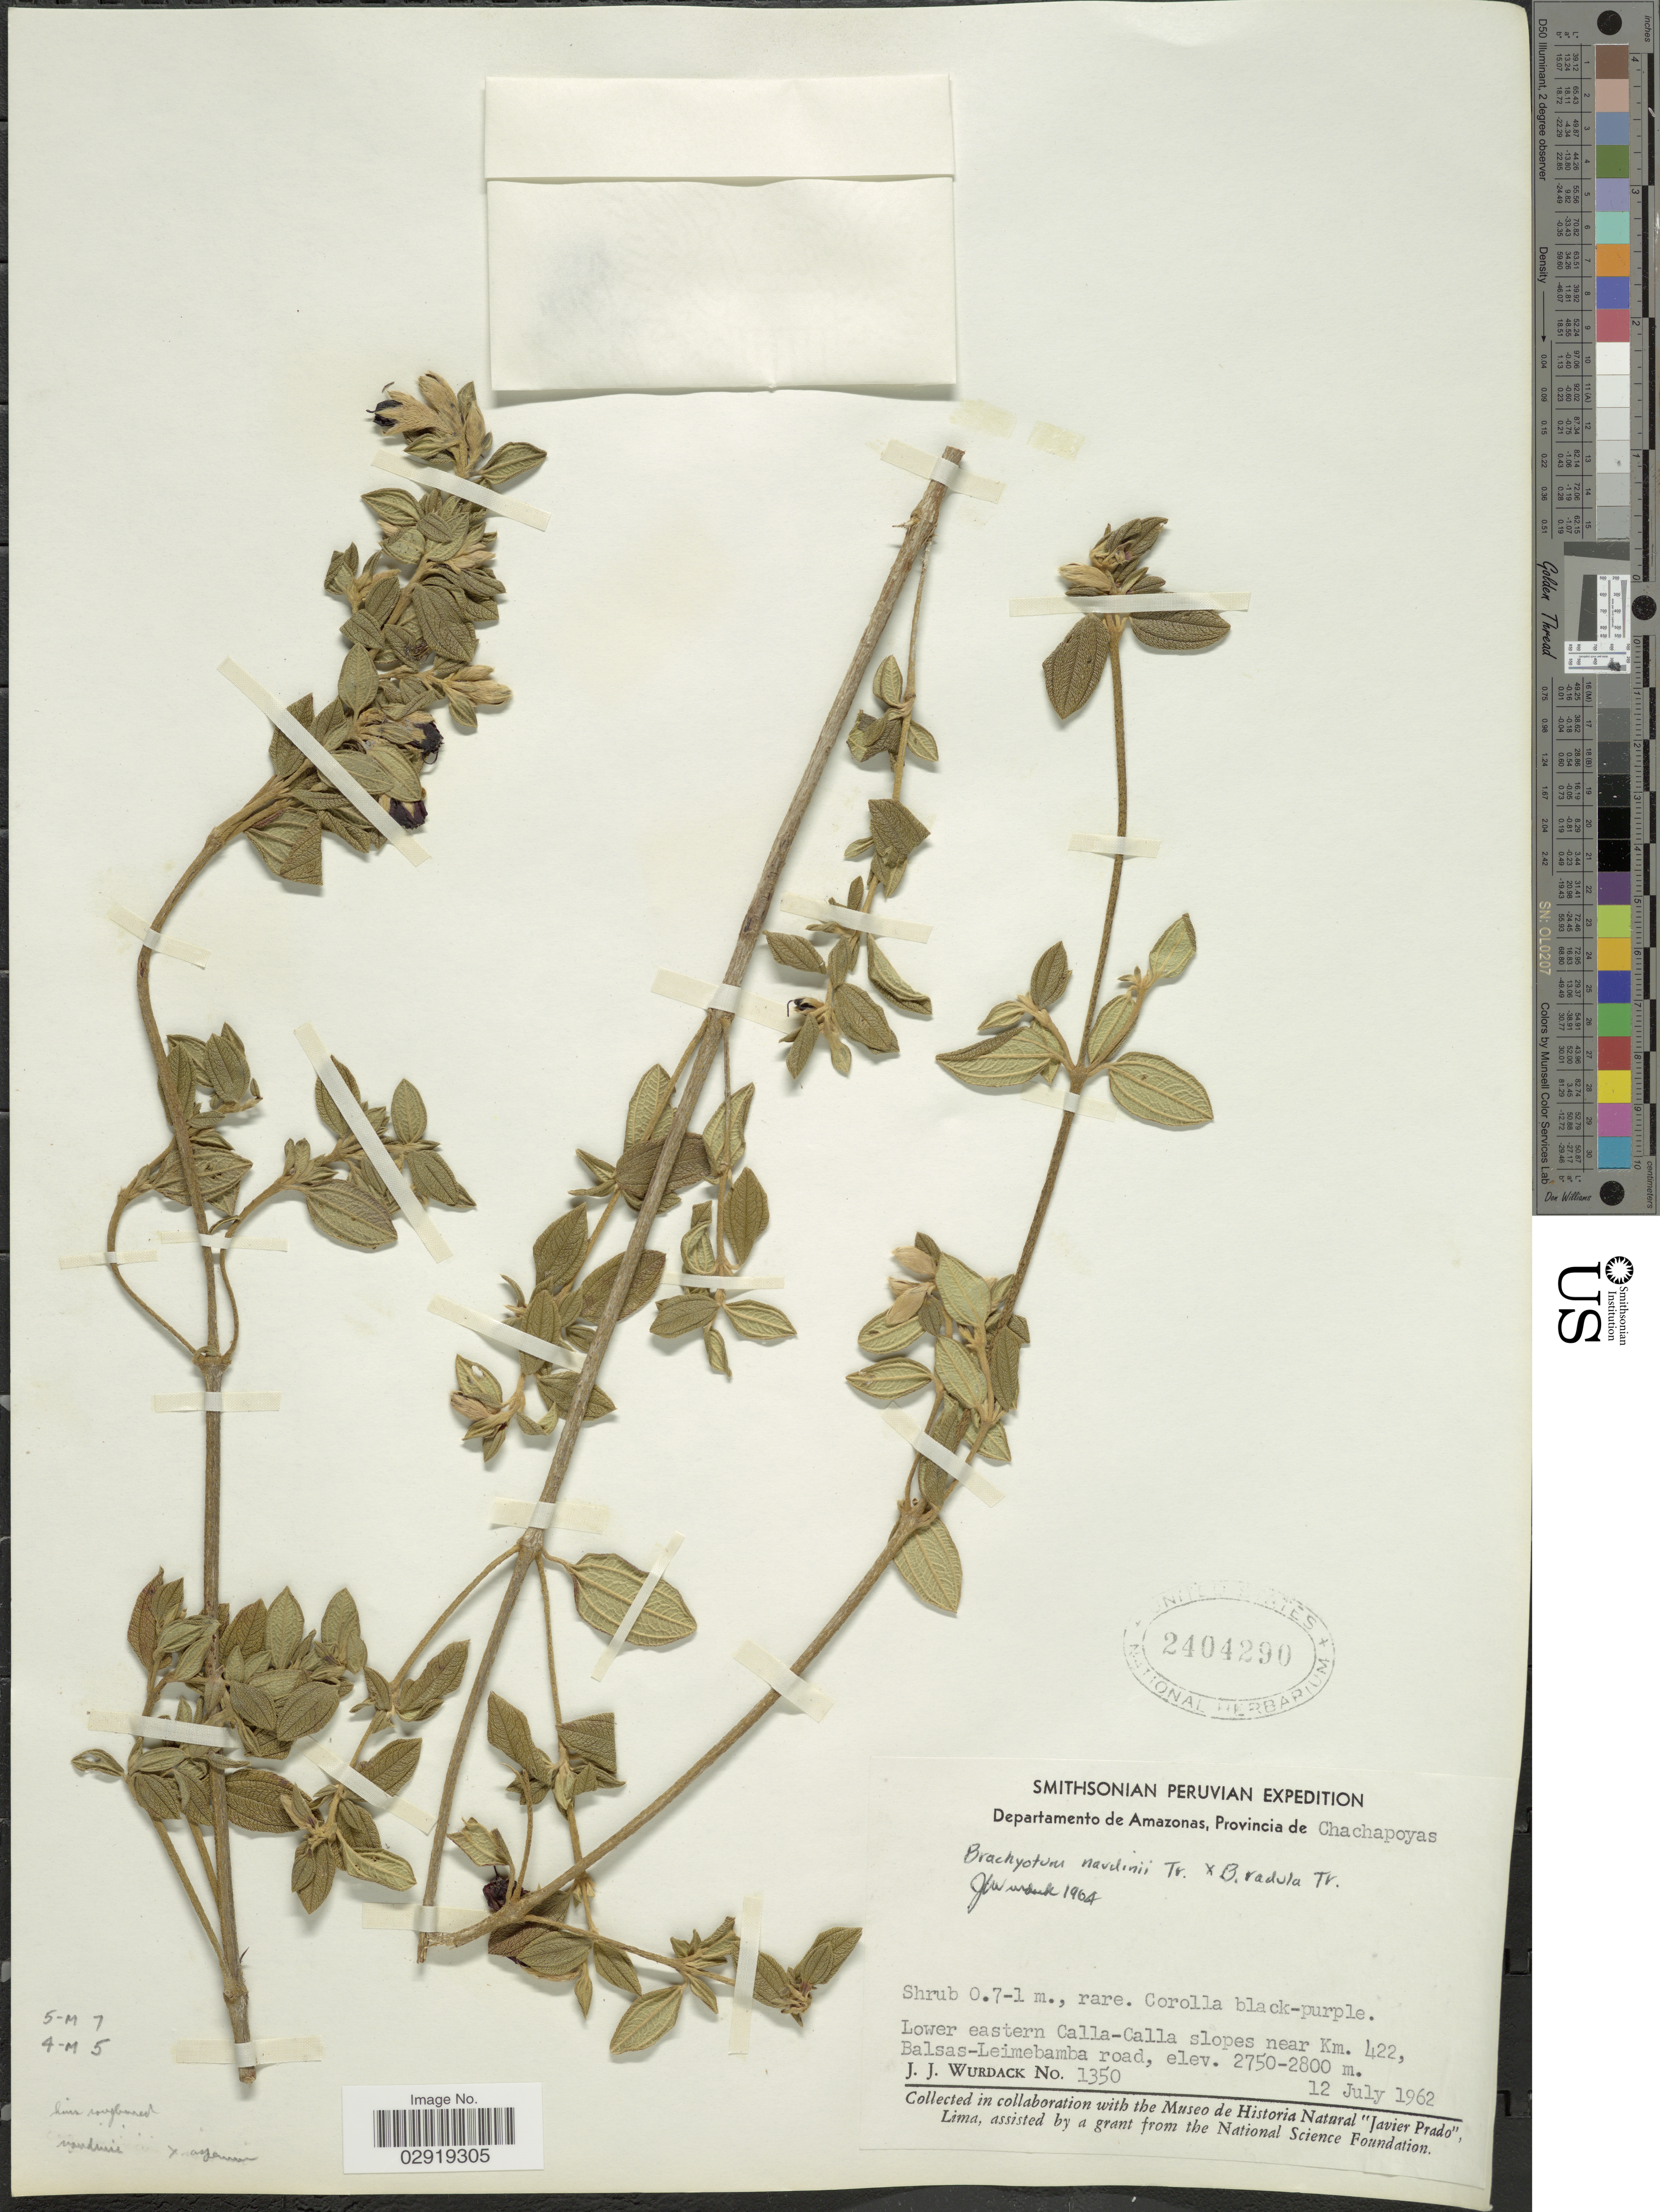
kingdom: Plantae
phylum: Tracheophyta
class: Magnoliopsida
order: Myrtales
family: Melastomataceae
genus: Brachyotum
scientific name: Brachyotum naudinii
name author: Triana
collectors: J. J. Wurdack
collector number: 1350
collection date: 1962-07-12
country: Peru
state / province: Amazonas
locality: Departamento de Amazonas, Provincia de Chachapoyas. Lower eastern Calla-Calla slopes, near Km. 422, Balsas-Leimebamba road.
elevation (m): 2750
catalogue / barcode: US 2404290